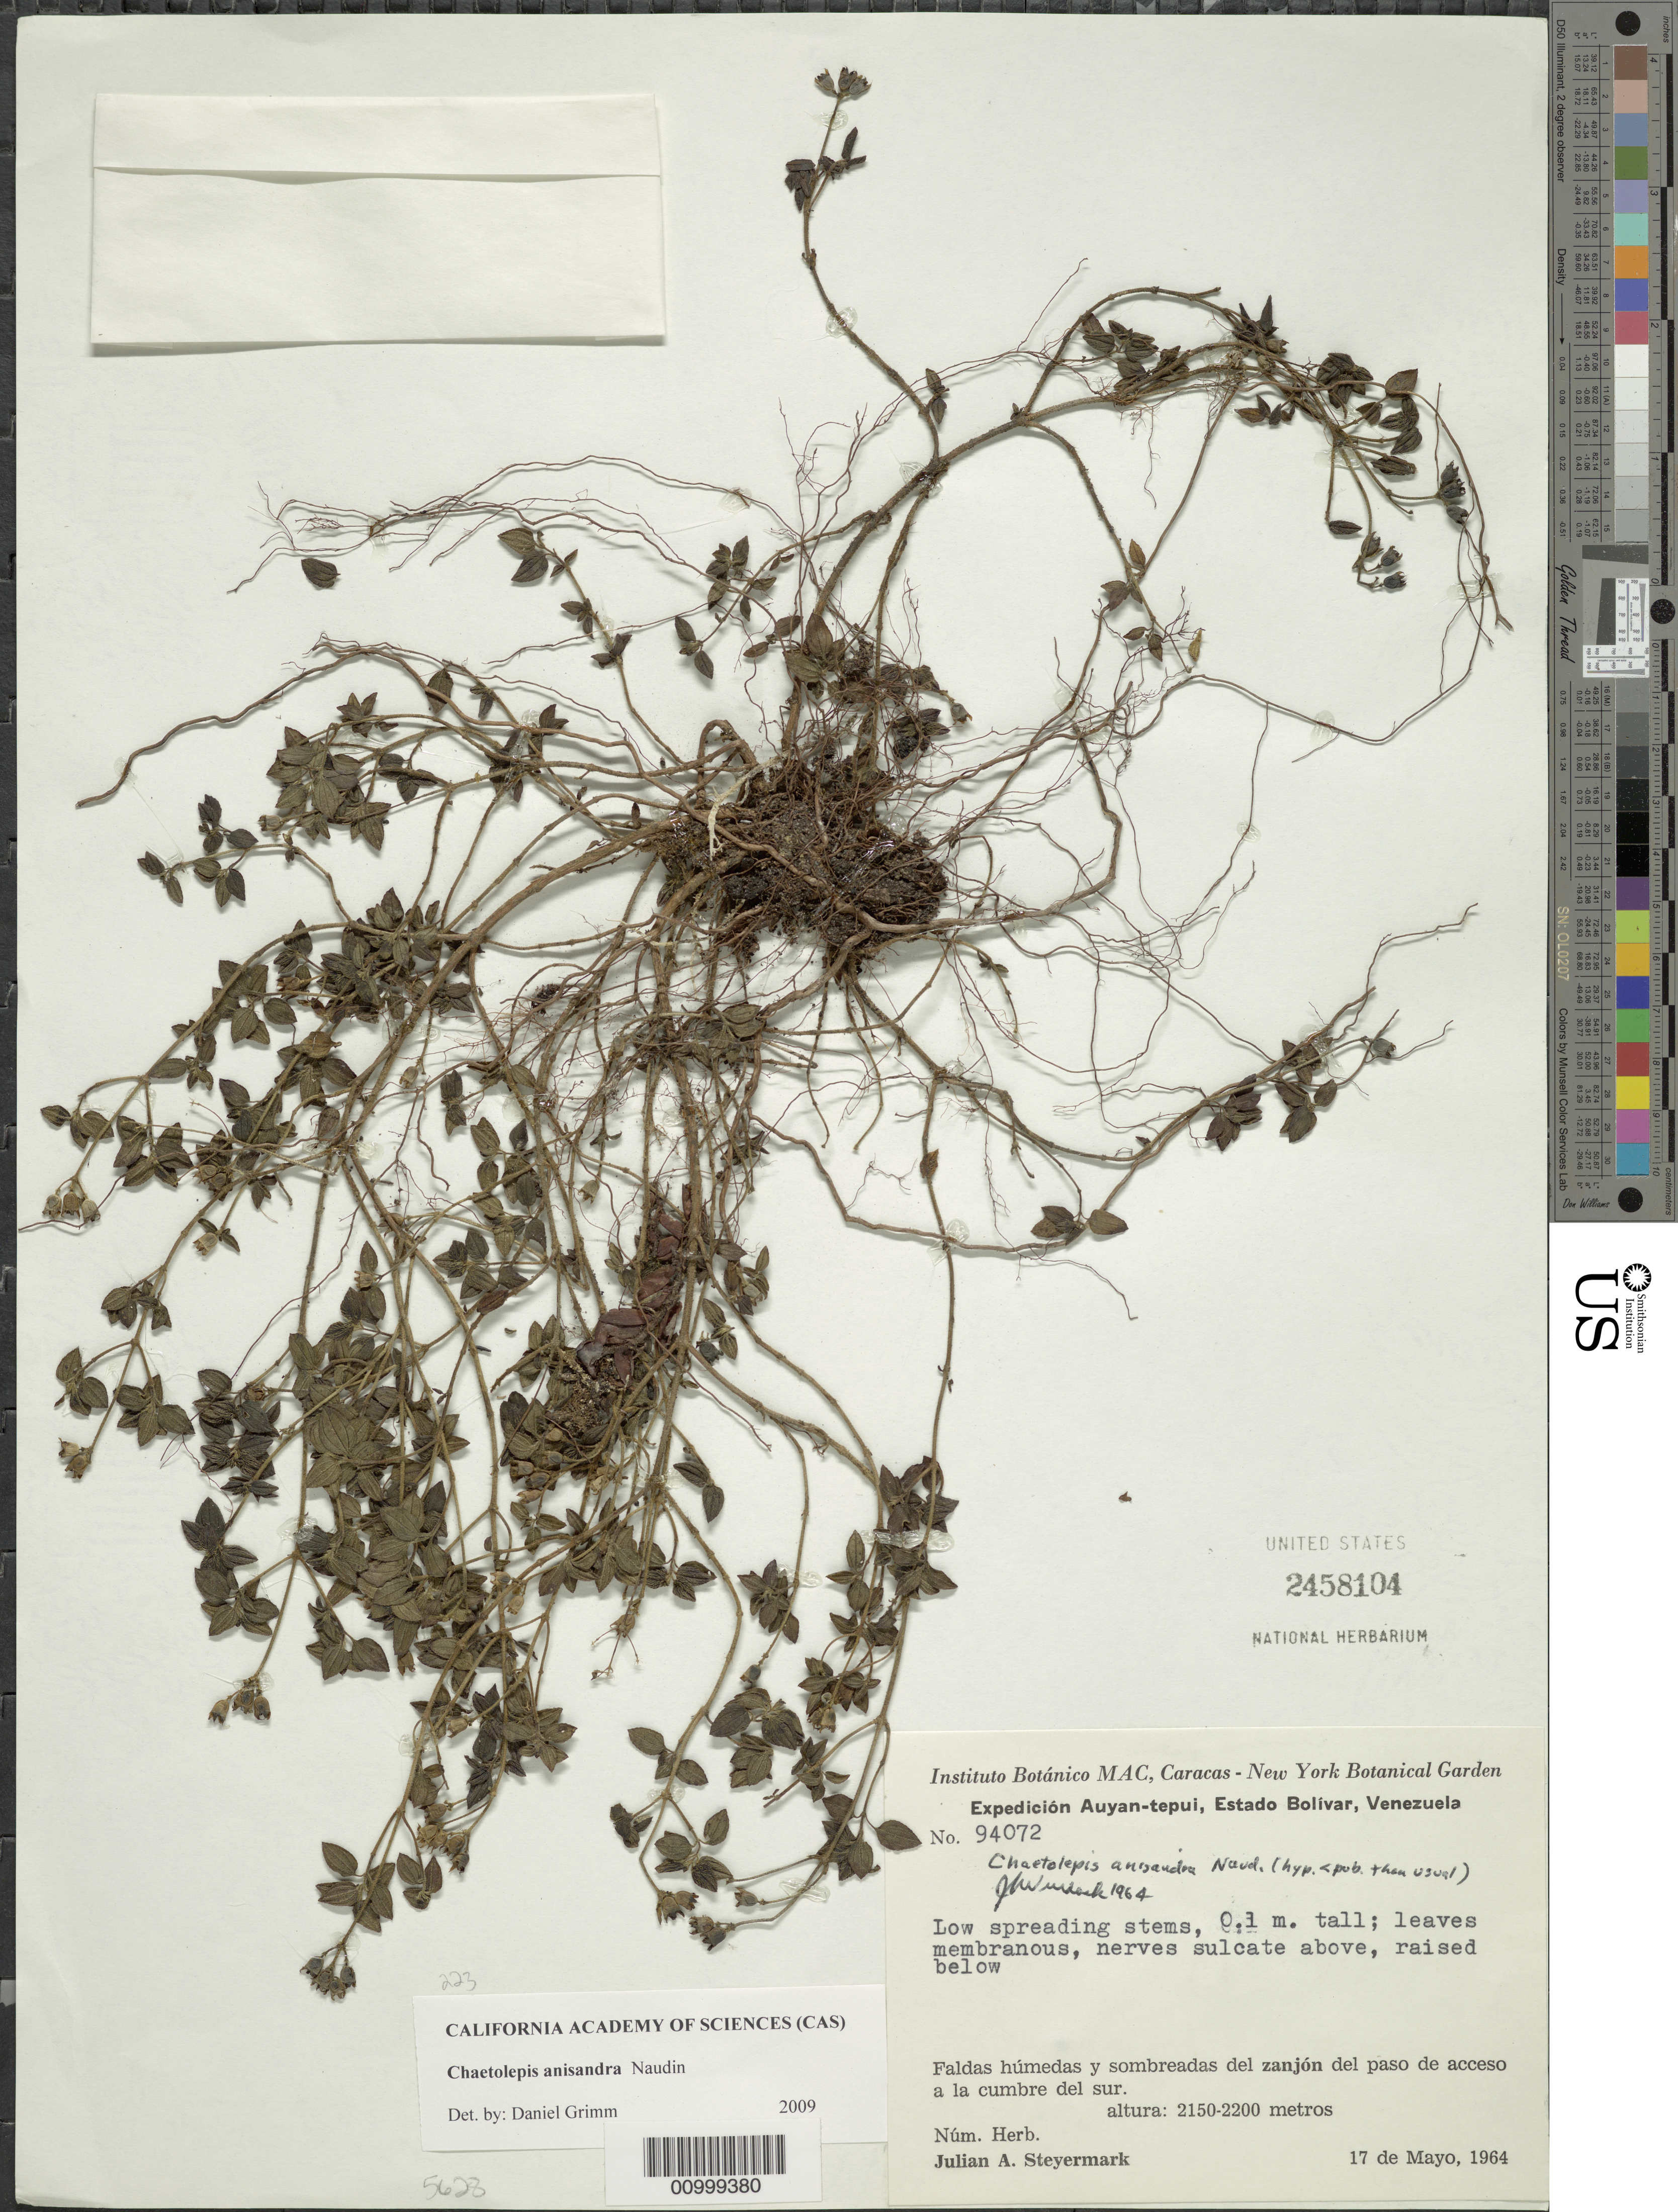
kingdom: Plantae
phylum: Tracheophyta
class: Magnoliopsida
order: Myrtales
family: Melastomataceae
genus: Chaetolepis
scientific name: Chaetolepis anisandra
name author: Naudin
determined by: Grimm, D.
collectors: J. Steyermark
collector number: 94072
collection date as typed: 17-May-64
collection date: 1964-05-17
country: Venezuela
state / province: Bolívar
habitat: Faldas humedas y sombreadas del zanjon del paso de accesco a la cumbre del sur.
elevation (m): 2150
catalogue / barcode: US 2458104